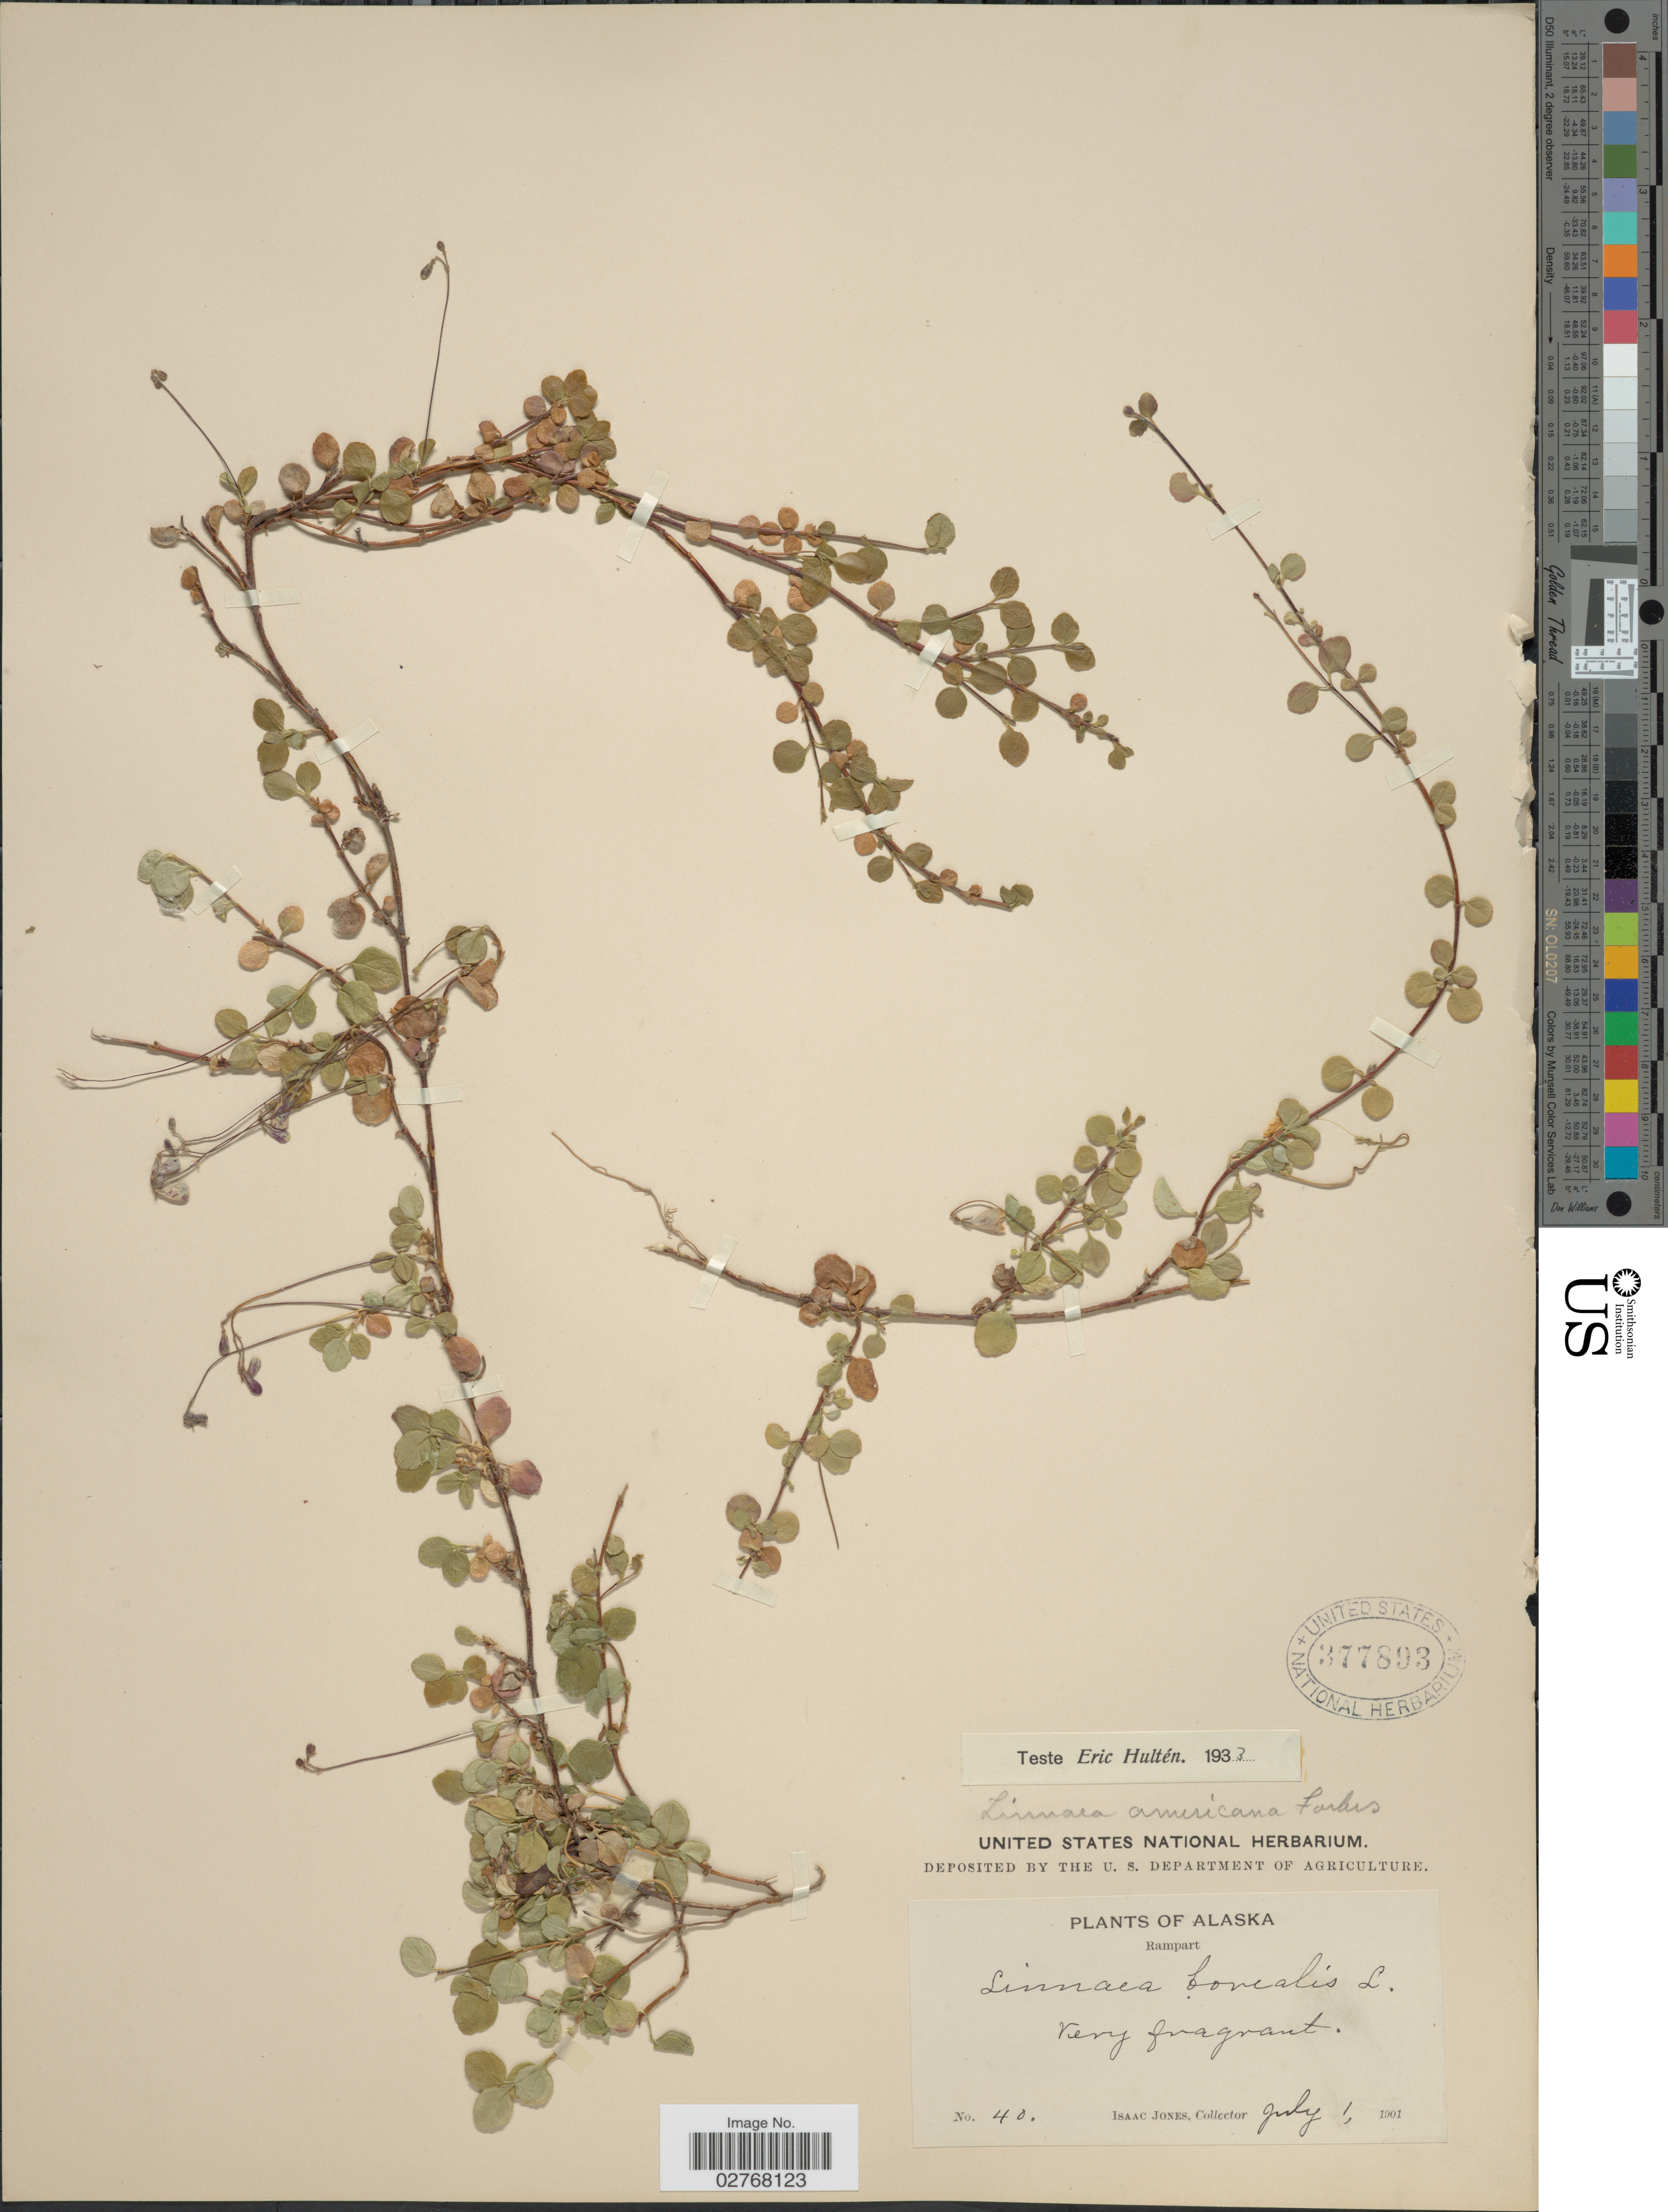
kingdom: Plantae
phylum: Tracheophyta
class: Magnoliopsida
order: Dipsacales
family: Caprifoliaceae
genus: Linnaea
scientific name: Linnaea borealis var. americana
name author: (J. Forbes) Rehder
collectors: I. Jones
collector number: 40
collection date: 1901-07-01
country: United States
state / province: Alaska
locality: Rampart.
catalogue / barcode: US 377893